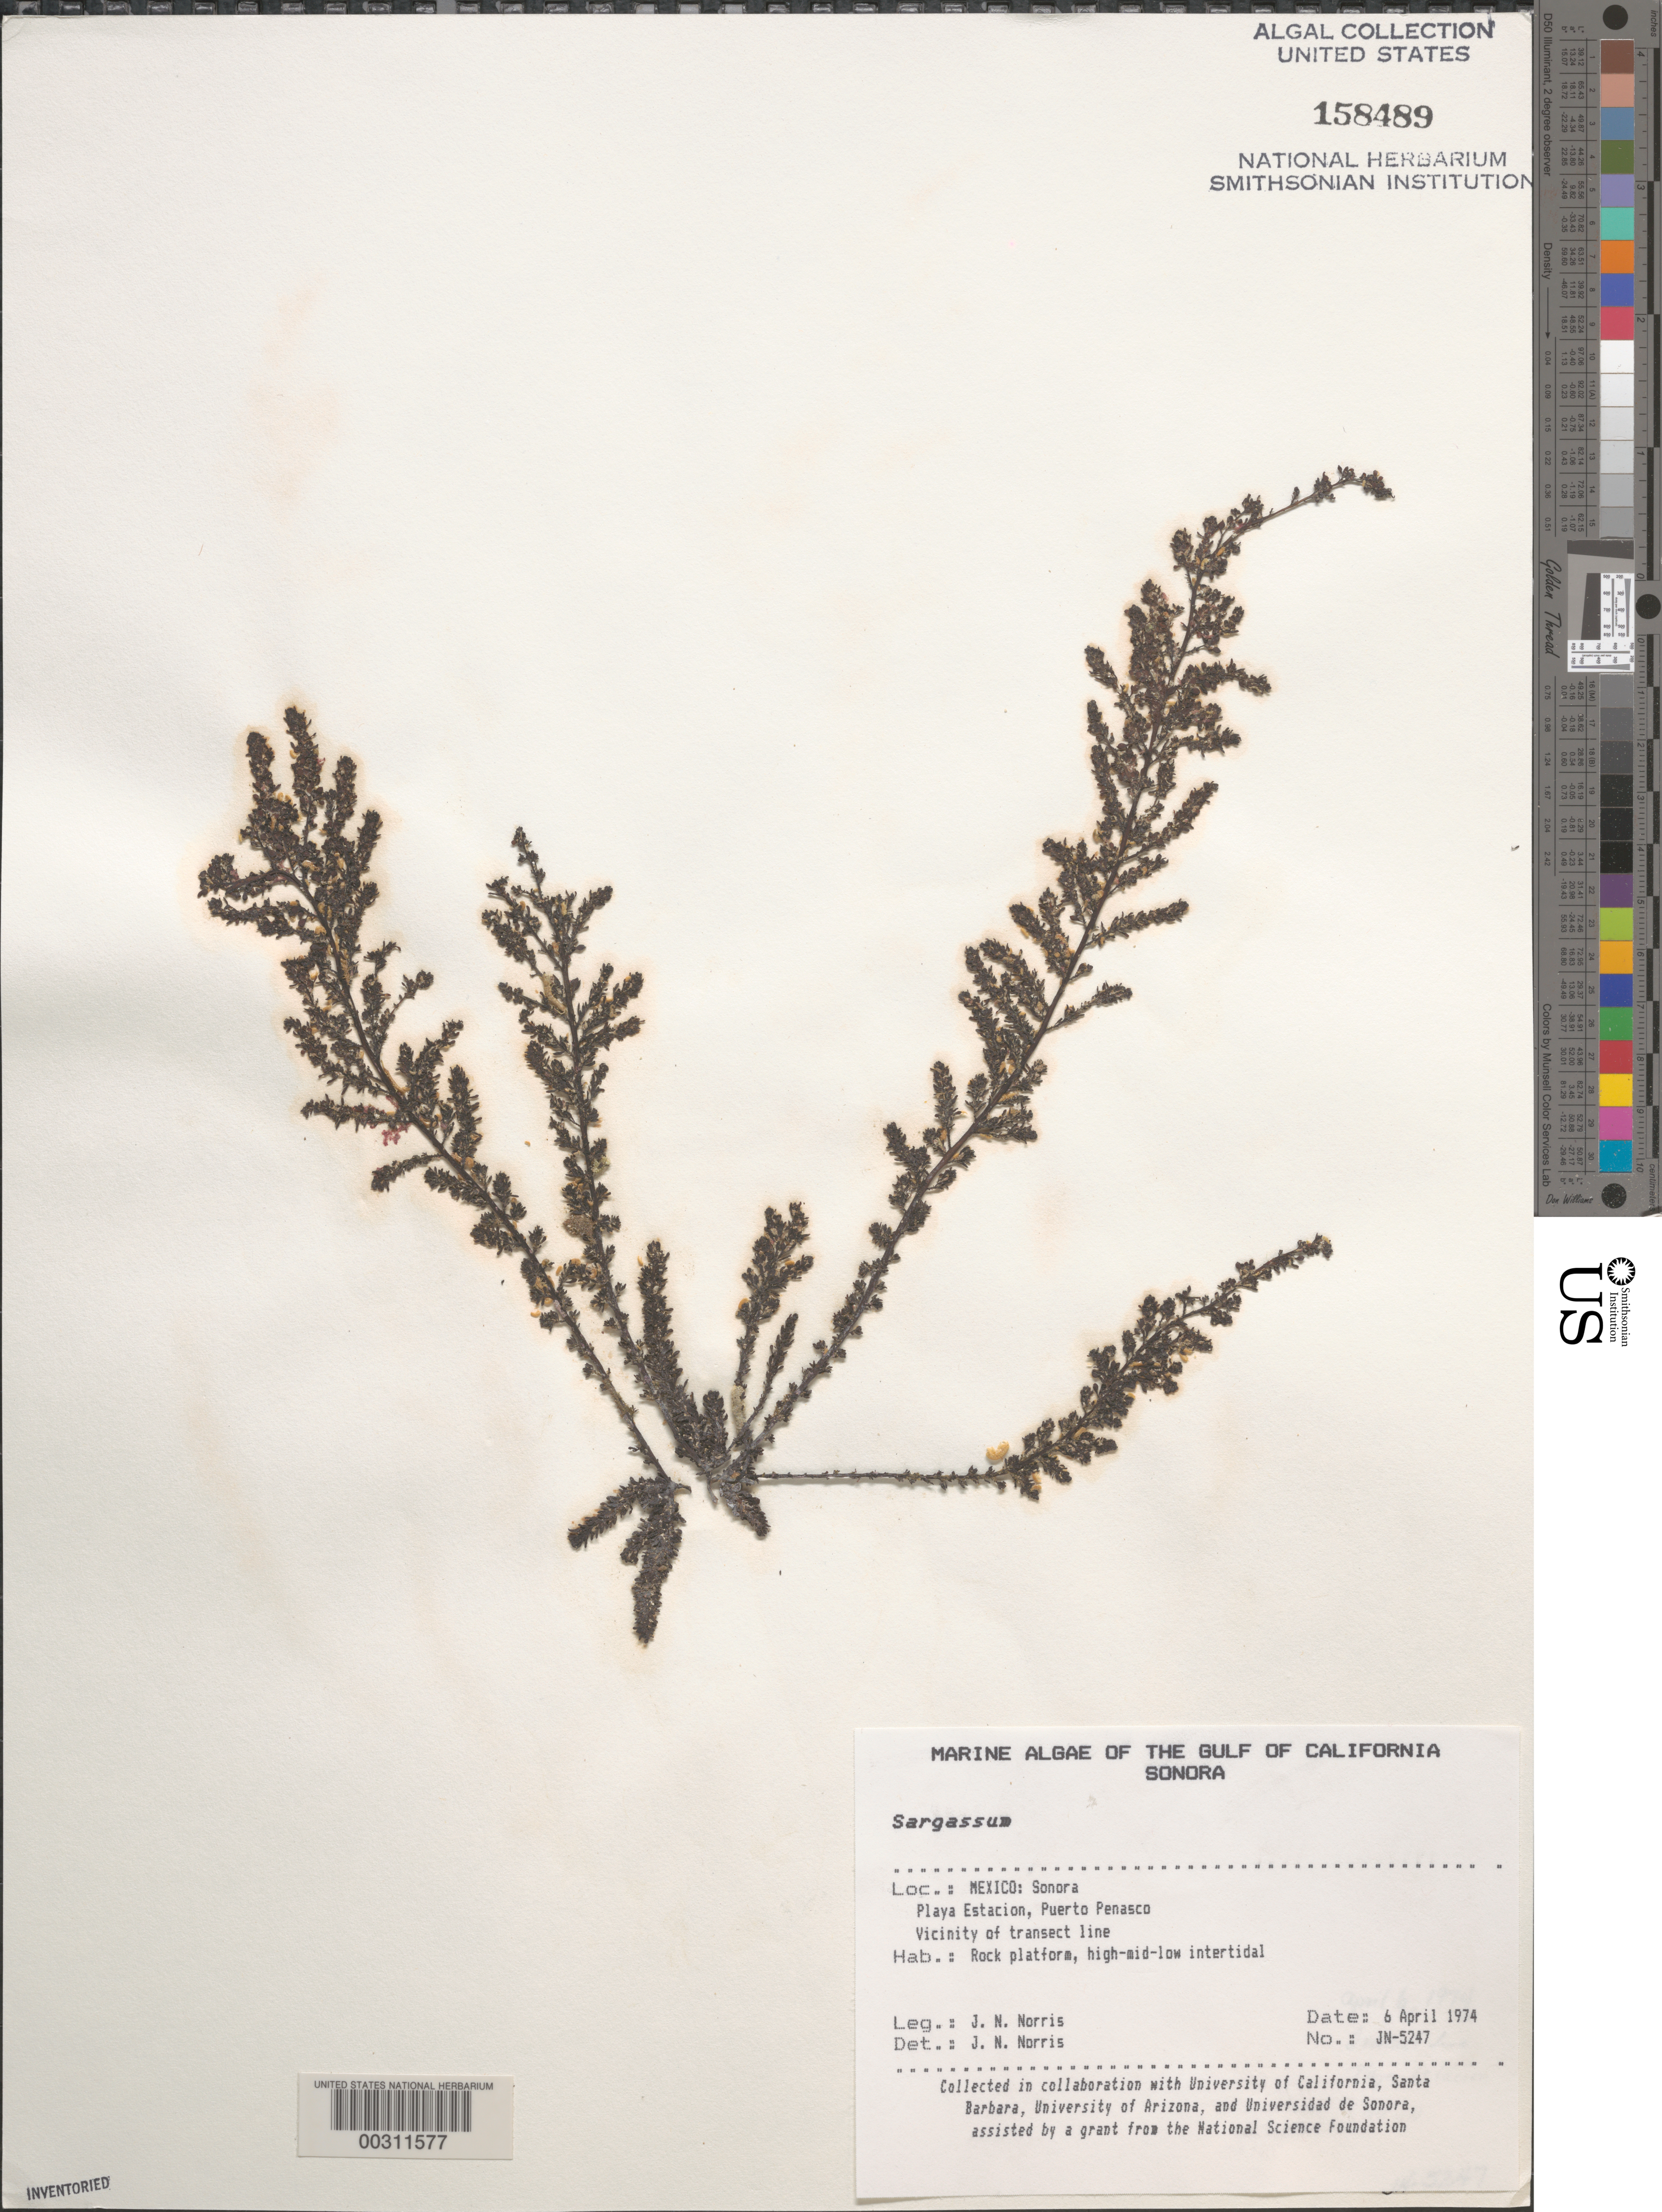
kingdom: Chromista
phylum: Ochrophyta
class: Phaeophyceae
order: Fucales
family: Sargassaceae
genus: Sargassum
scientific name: Sargassum sp.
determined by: Norris, James N.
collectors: J. N. Norris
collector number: JN-5247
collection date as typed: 06 Apr 1974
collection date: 1974-04-06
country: Mexico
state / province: Sonora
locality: Playa Estacion, Puerto Penasco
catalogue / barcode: US 158489